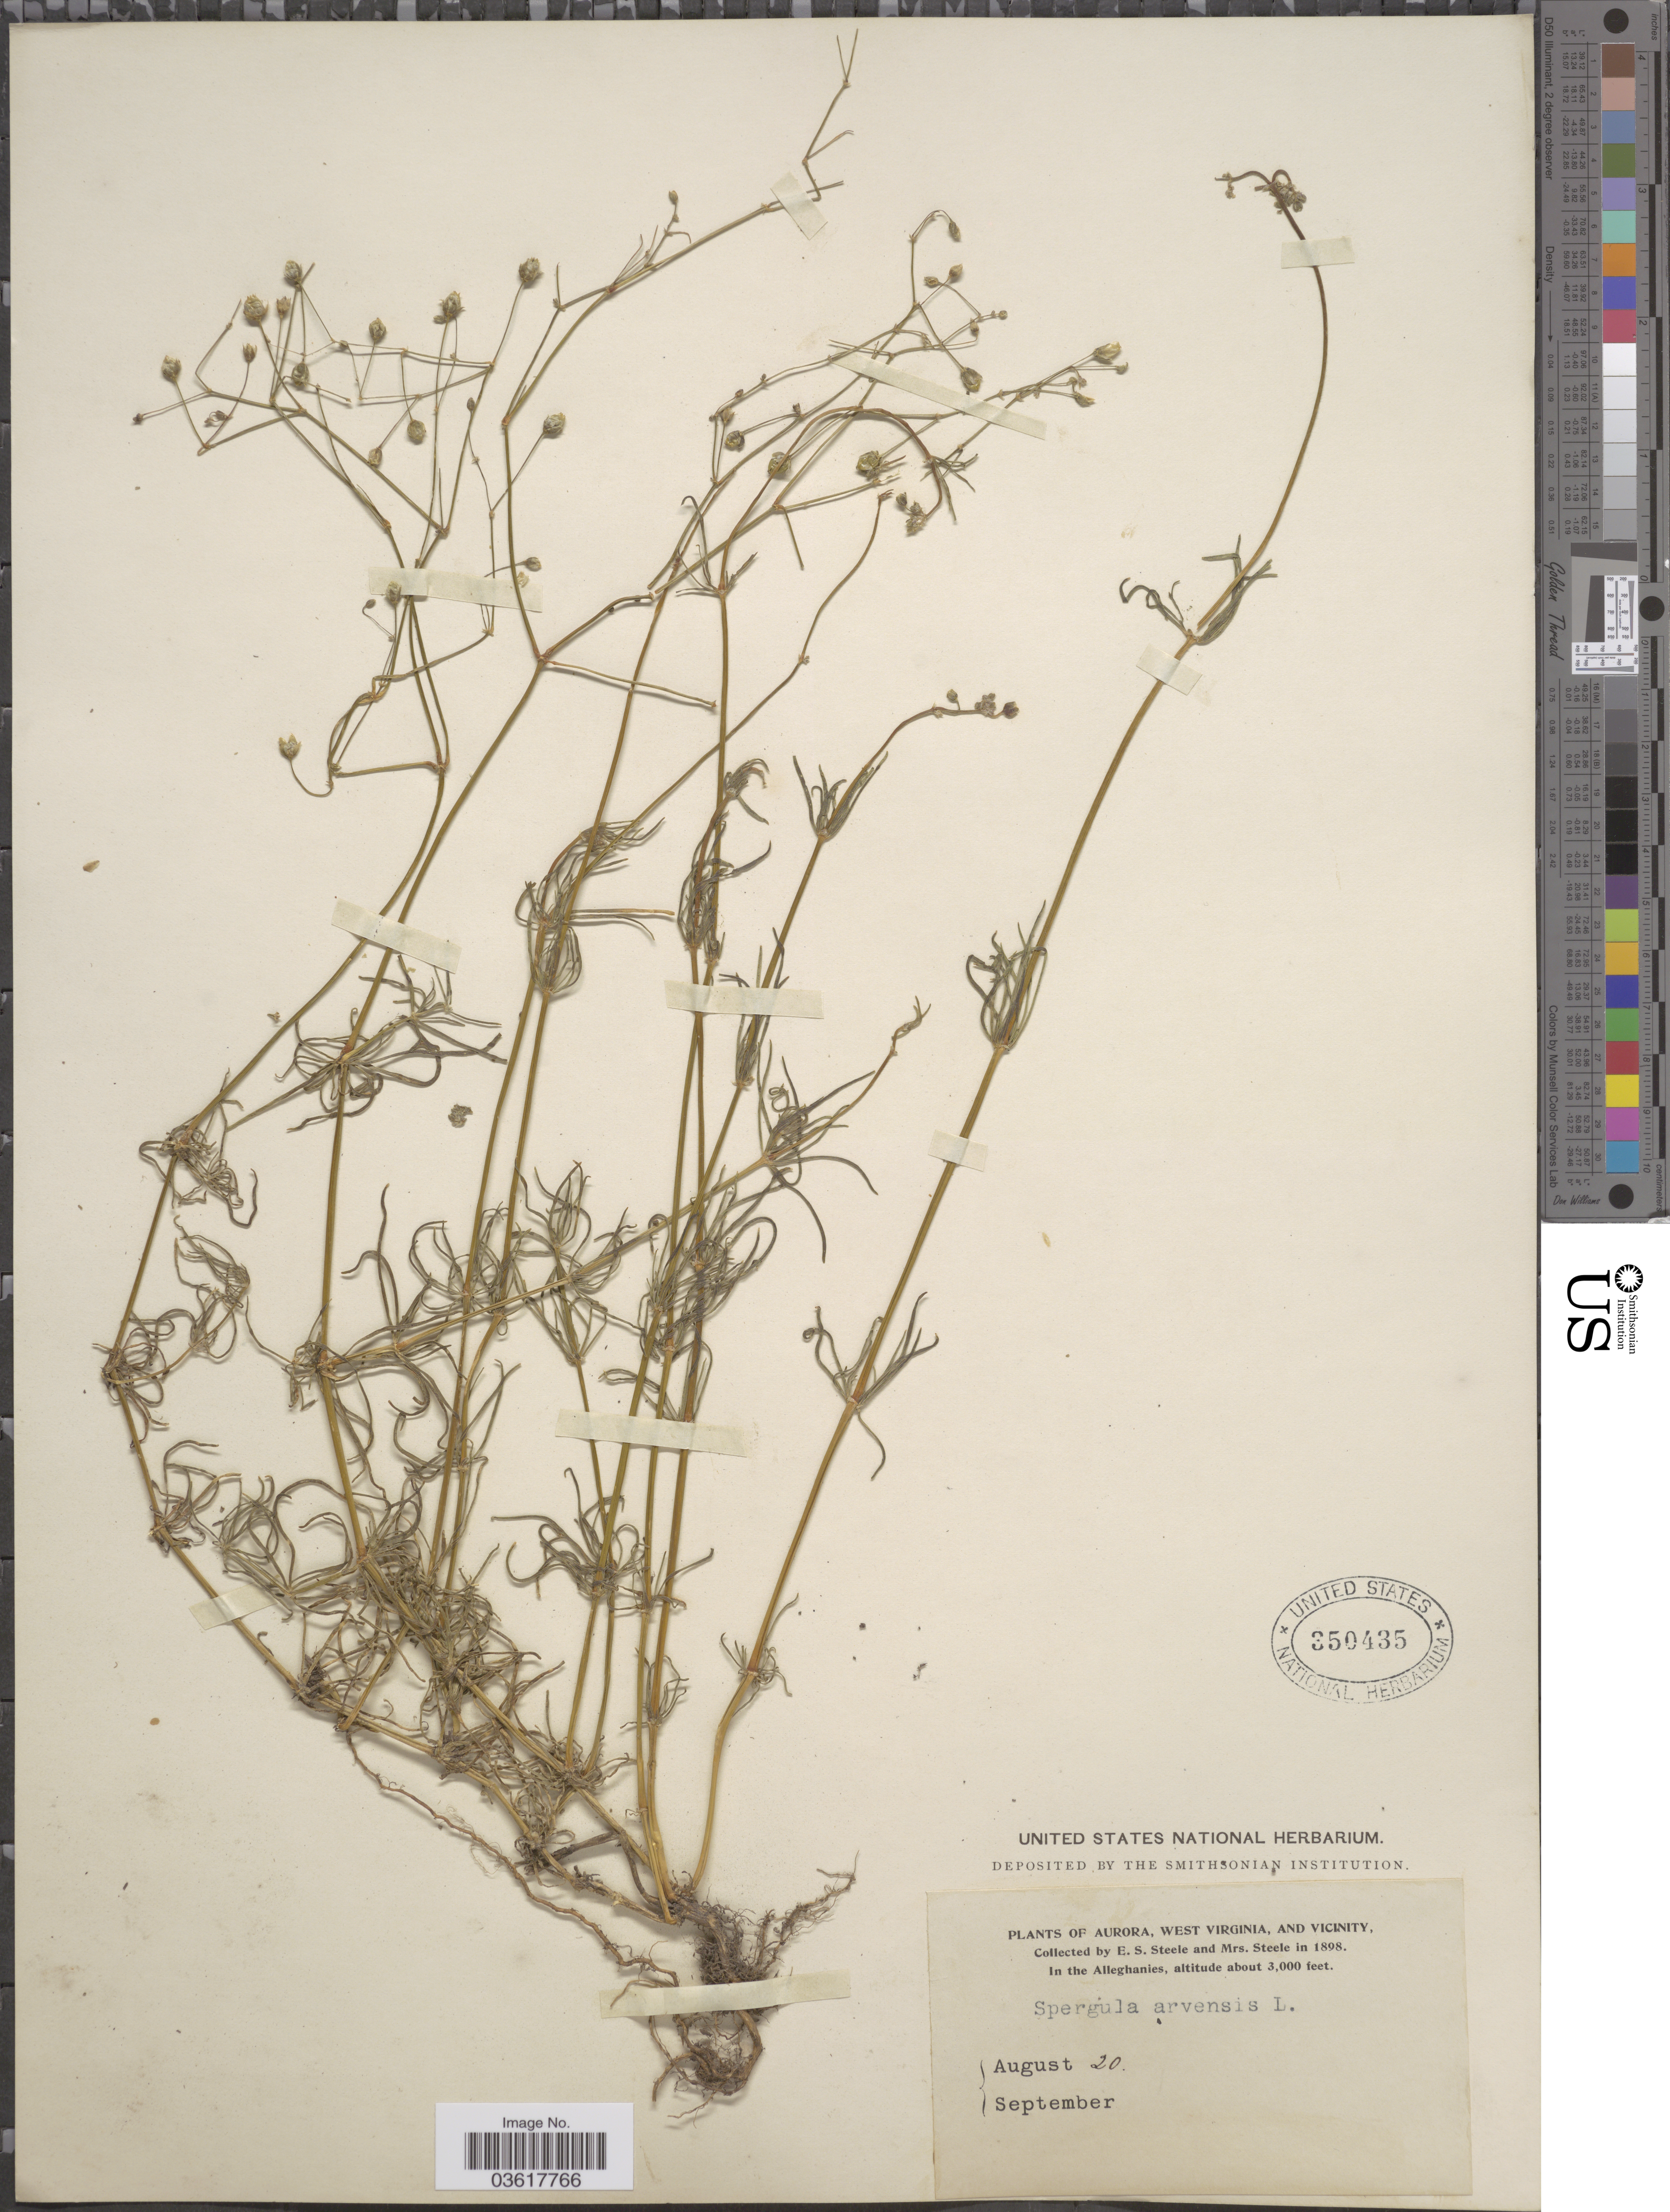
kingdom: Plantae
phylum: Tracheophyta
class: Magnoliopsida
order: Caryophyllales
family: Caryophyllaceae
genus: Spergula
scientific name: Spergula arvensis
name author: L.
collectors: E. Steele & Mrs. E. S. Steele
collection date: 1898-08-20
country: United States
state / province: West Virginia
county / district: Preston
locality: Aurora, and Vicinity. In the Alleghanies.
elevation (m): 914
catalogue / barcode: US 350435